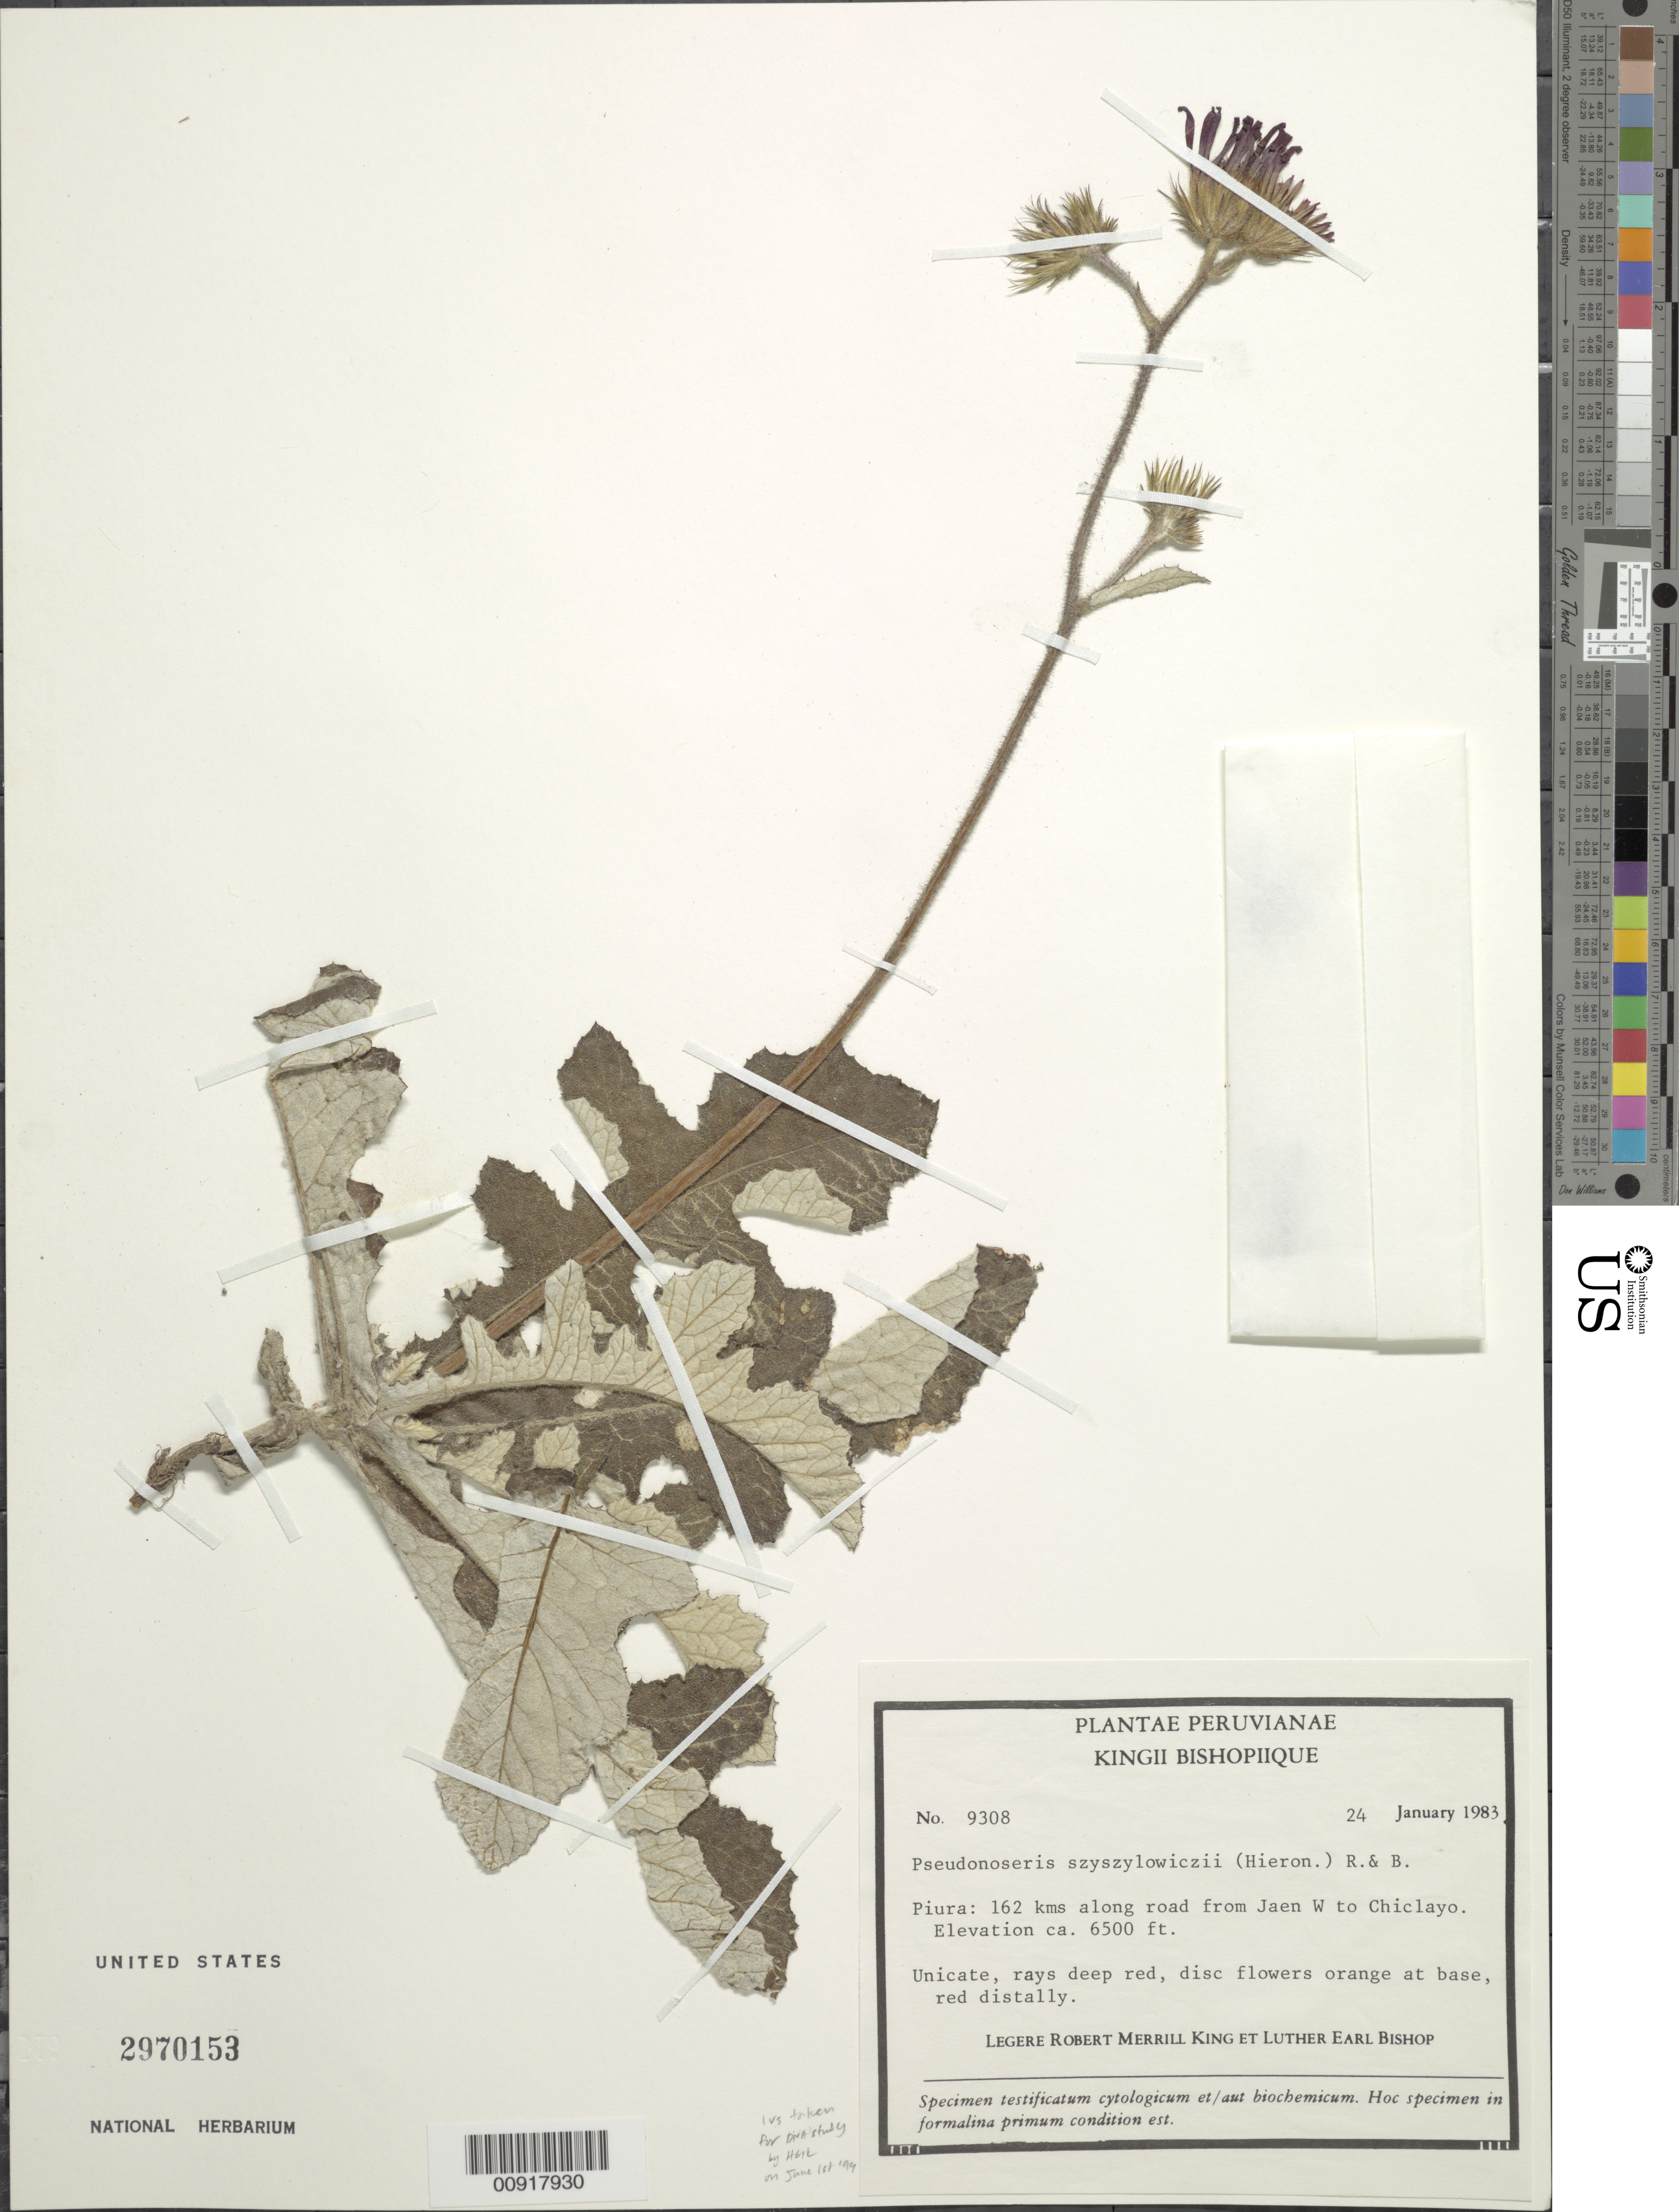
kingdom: Plantae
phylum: Tracheophyta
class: Magnoliopsida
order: Asterales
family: Asteraceae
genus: Pseudonoseris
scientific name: Pseudonoseris szyszylowiczii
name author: (Hieron.) H. Rob. & Brettell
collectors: R. M. King & L. E. Bishop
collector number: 9308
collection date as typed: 24 January 1983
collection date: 1983-01-24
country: Peru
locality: Piura: 162 km along road from Jaen to Chiclayo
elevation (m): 1981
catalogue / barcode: US 2970153